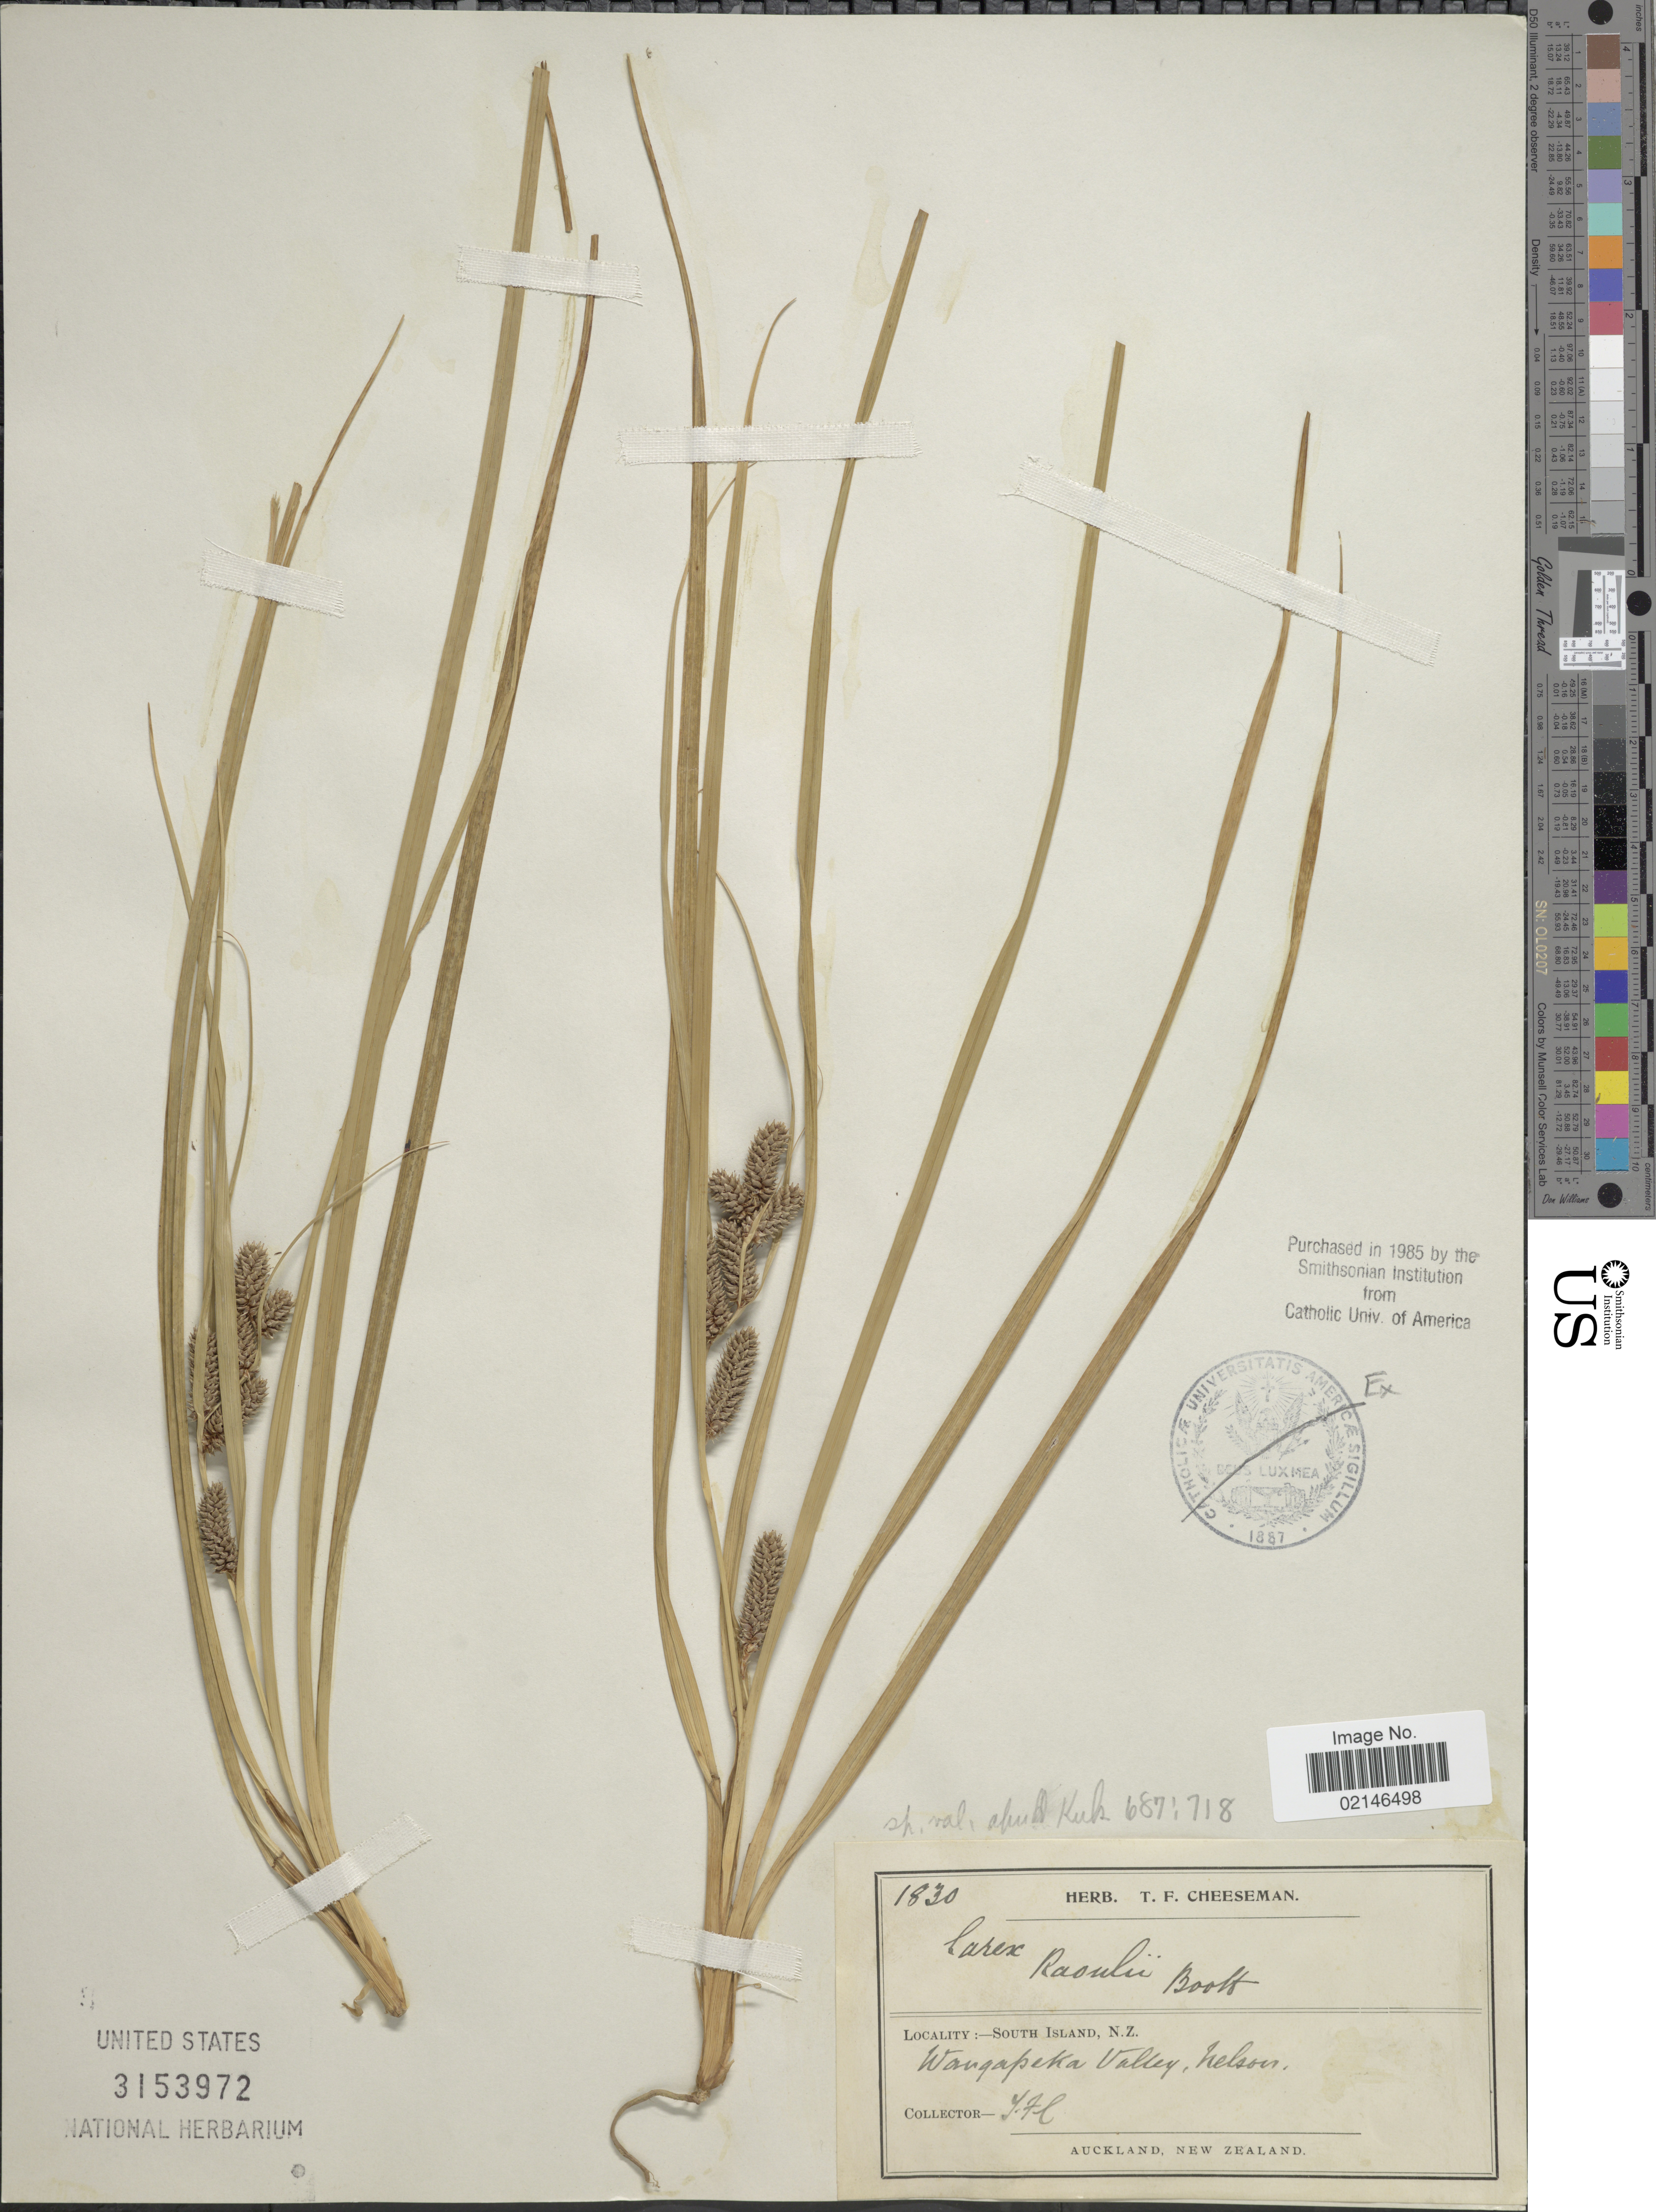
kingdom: Plantae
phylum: Tracheophyta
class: Liliopsida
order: Poales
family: Cyperaceae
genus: Carex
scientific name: Carex raoulii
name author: Boott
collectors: T. F. Cheeseman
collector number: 1830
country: New Zealand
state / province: Nelson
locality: South Island, Wangapeka Valley, Nelson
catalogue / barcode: US 3153972